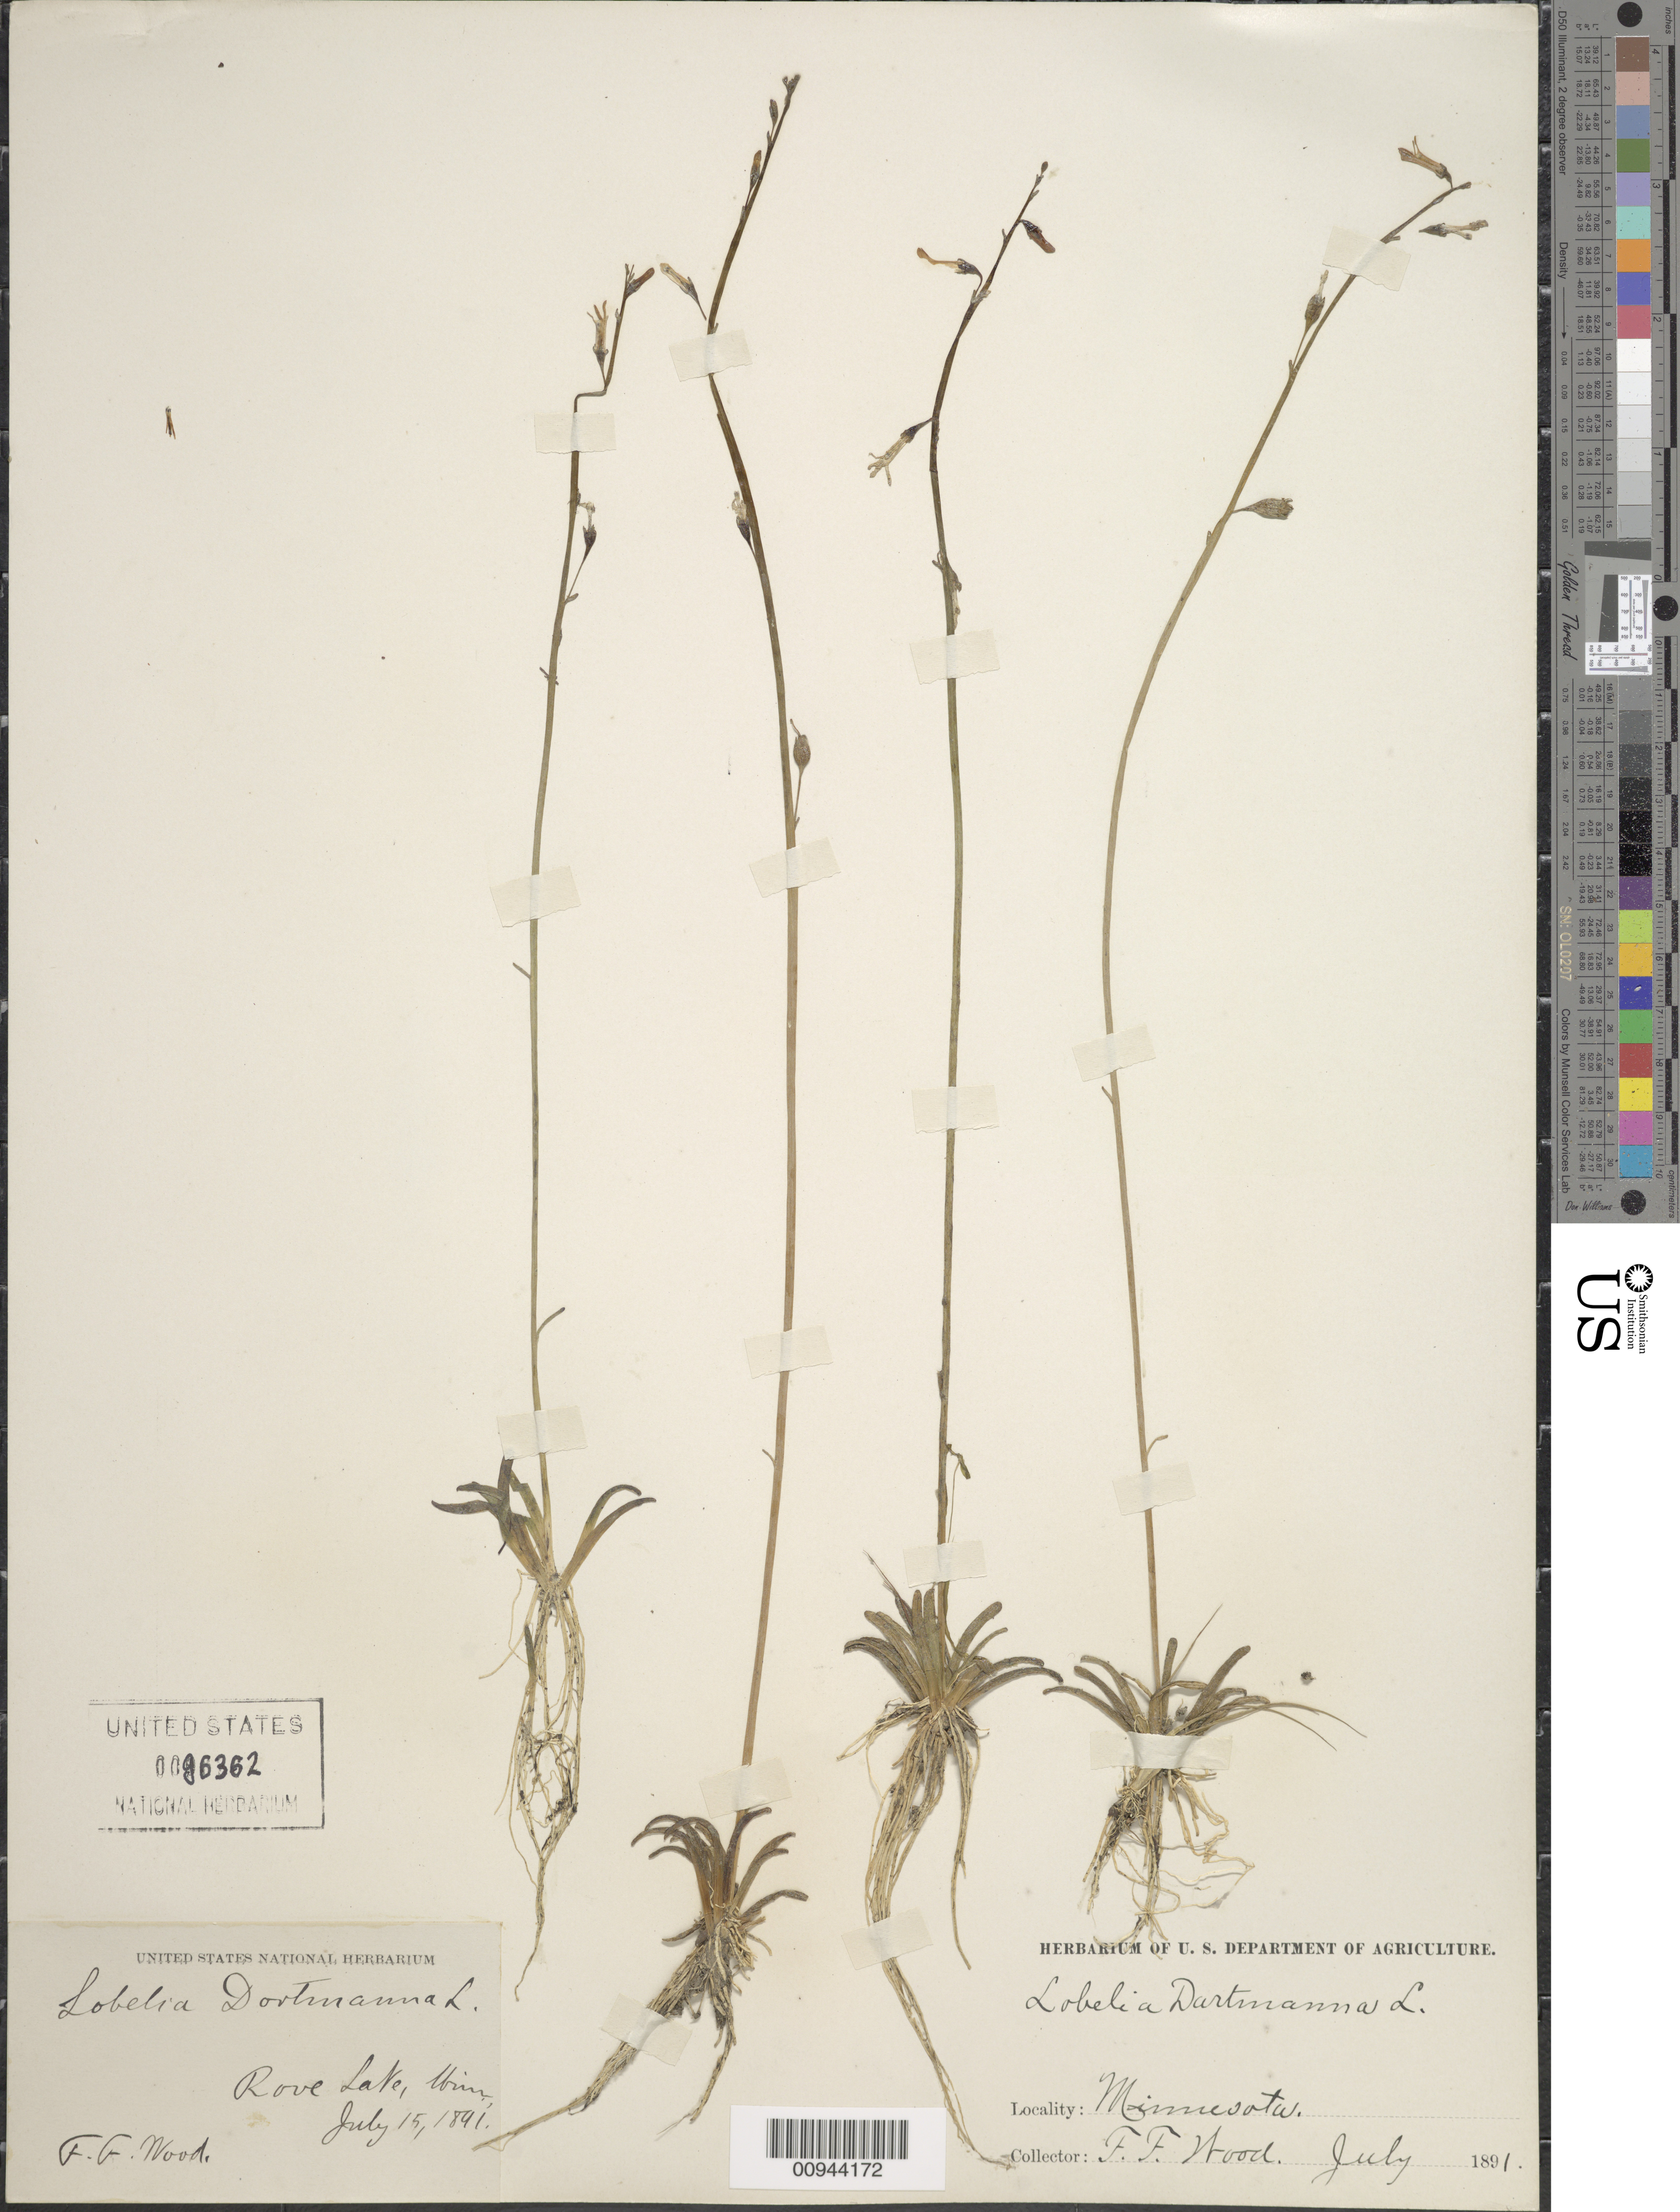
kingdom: Plantae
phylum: Tracheophyta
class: Magnoliopsida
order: Asterales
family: Campanulaceae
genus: Lobelia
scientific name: Lobelia dortmanna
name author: L.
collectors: F. Wood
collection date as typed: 15 Jul 1891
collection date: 1891-07-15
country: United States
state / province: Minnesota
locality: Rove lake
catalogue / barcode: US 96362